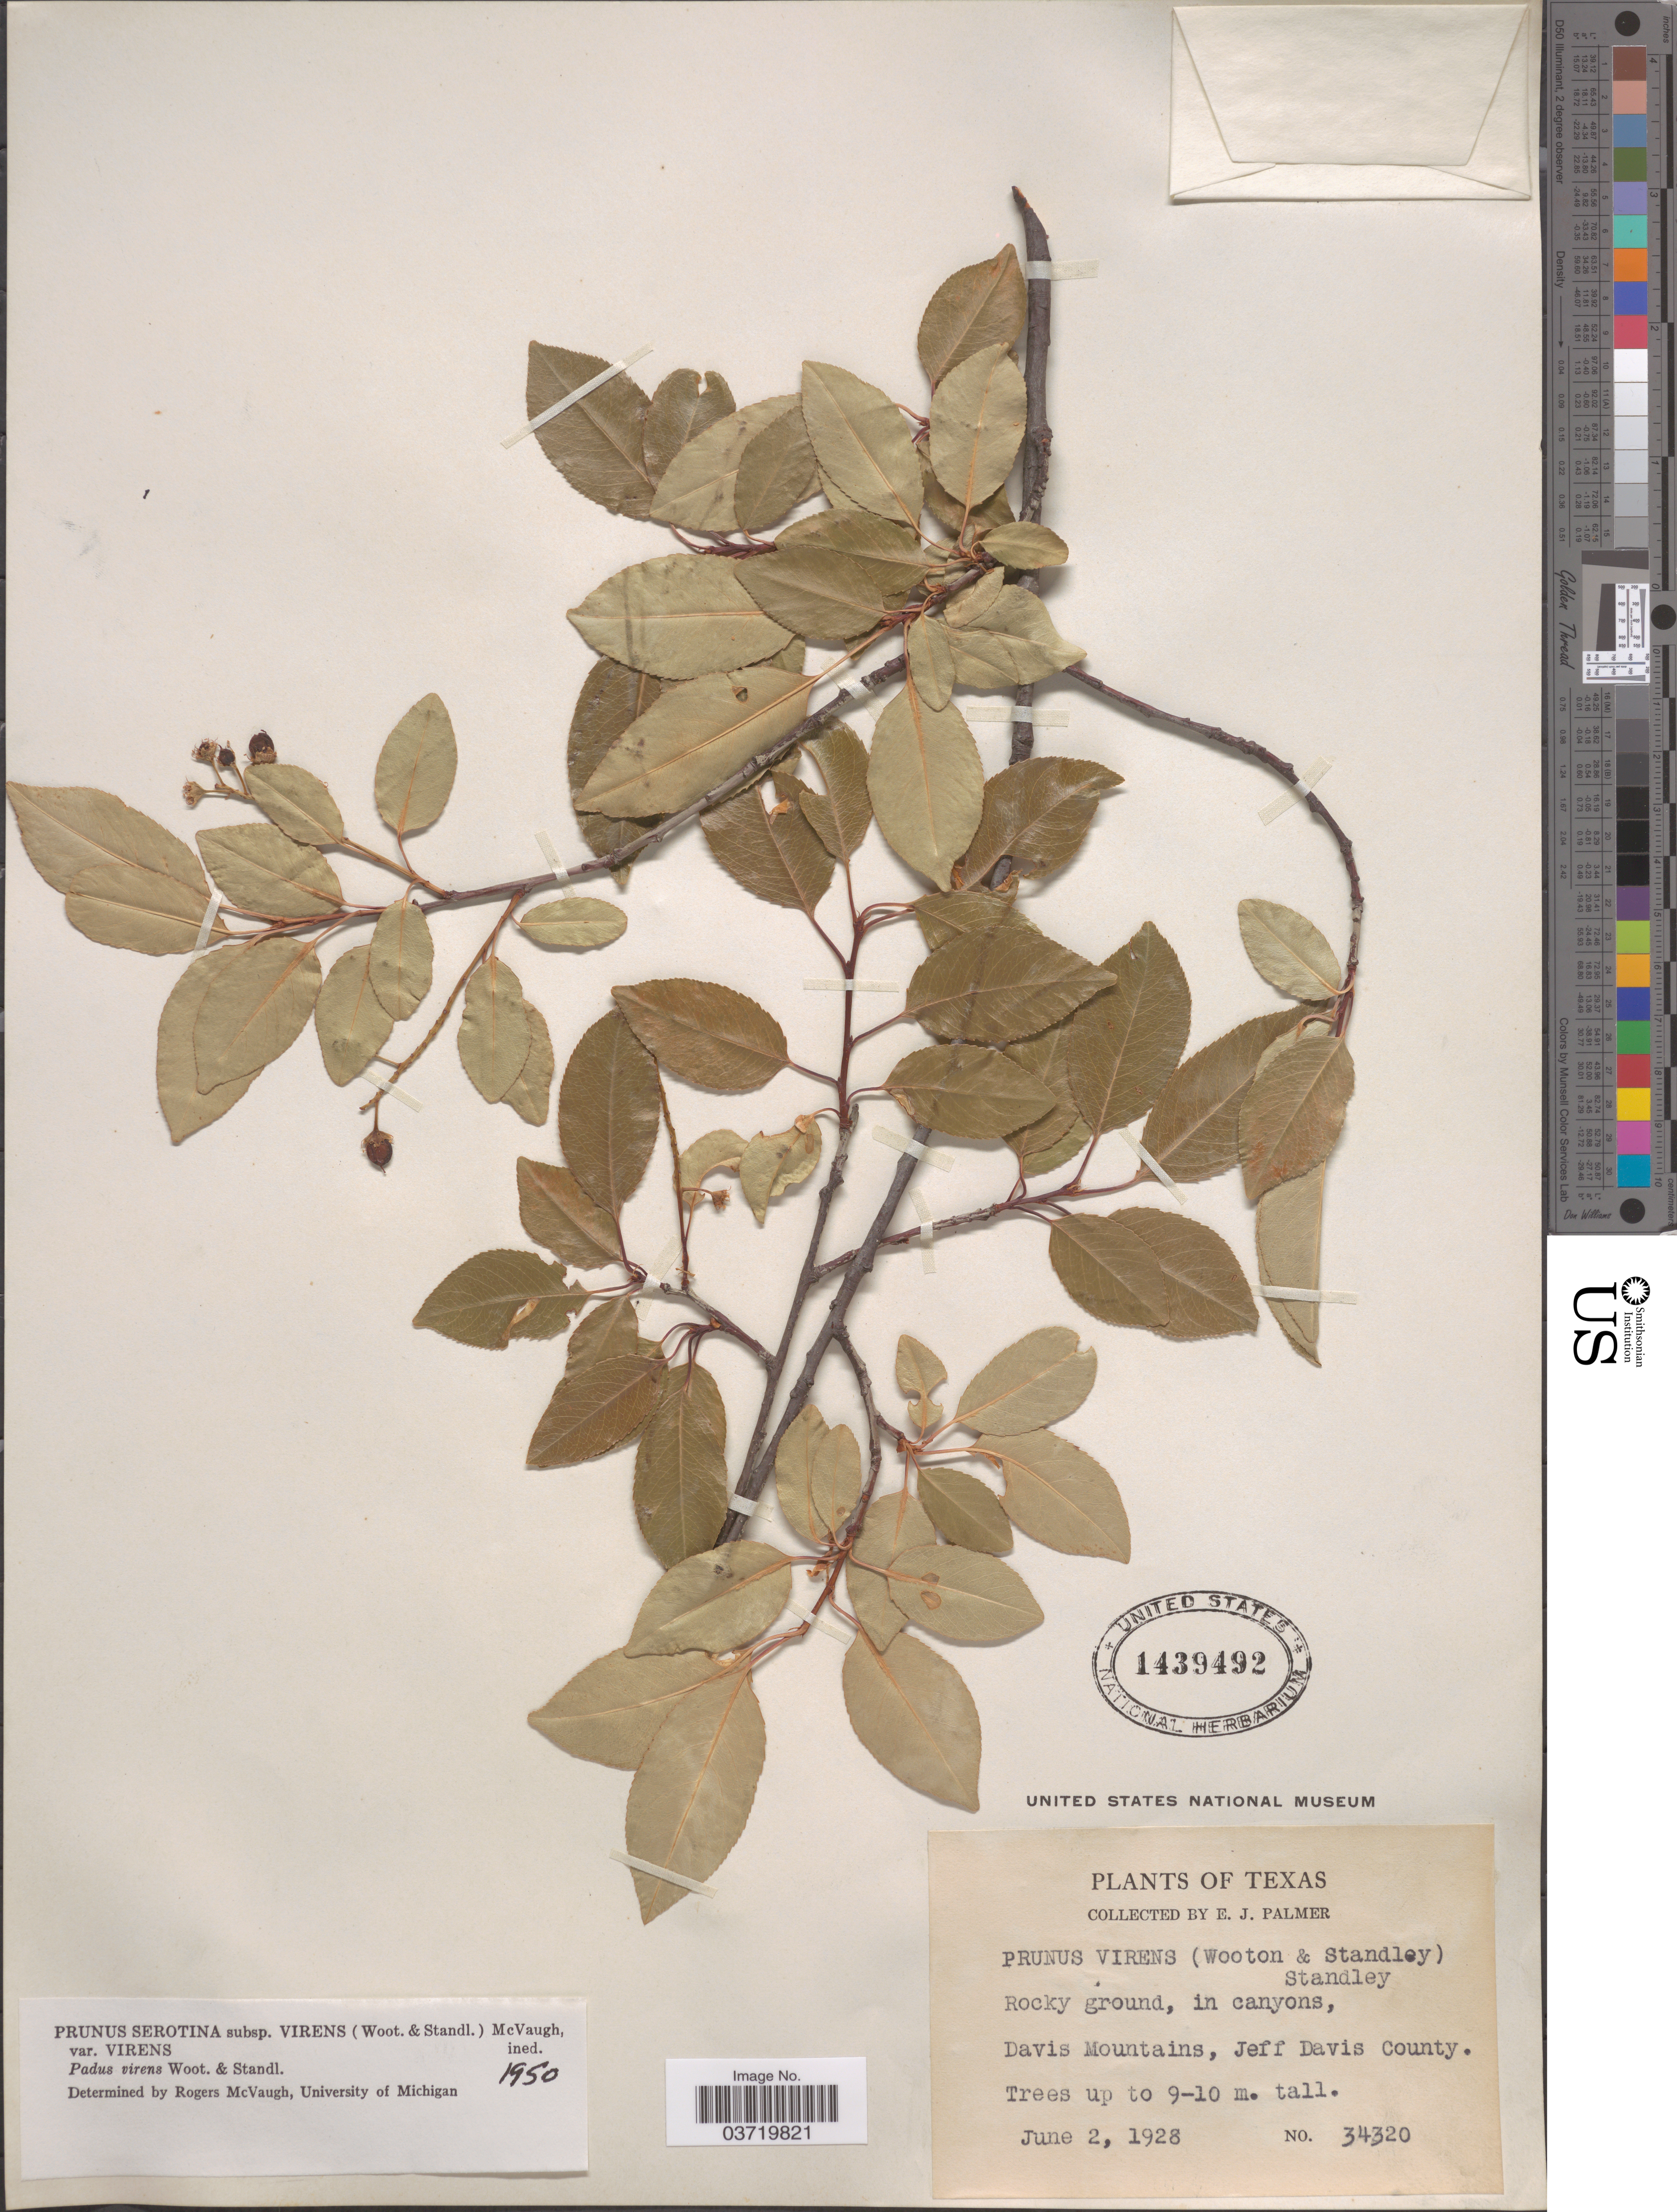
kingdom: Plantae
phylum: Tracheophyta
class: Magnoliopsida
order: Rosales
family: Rosaceae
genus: Prunus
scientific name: Prunus serotina var. rufula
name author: (Wooton & Standl.) McVaugh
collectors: E. J. Palmer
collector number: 34320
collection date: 1928-06-02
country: United States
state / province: Texas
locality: Davis Mountains, Jeff Davis County.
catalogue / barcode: US 1439492